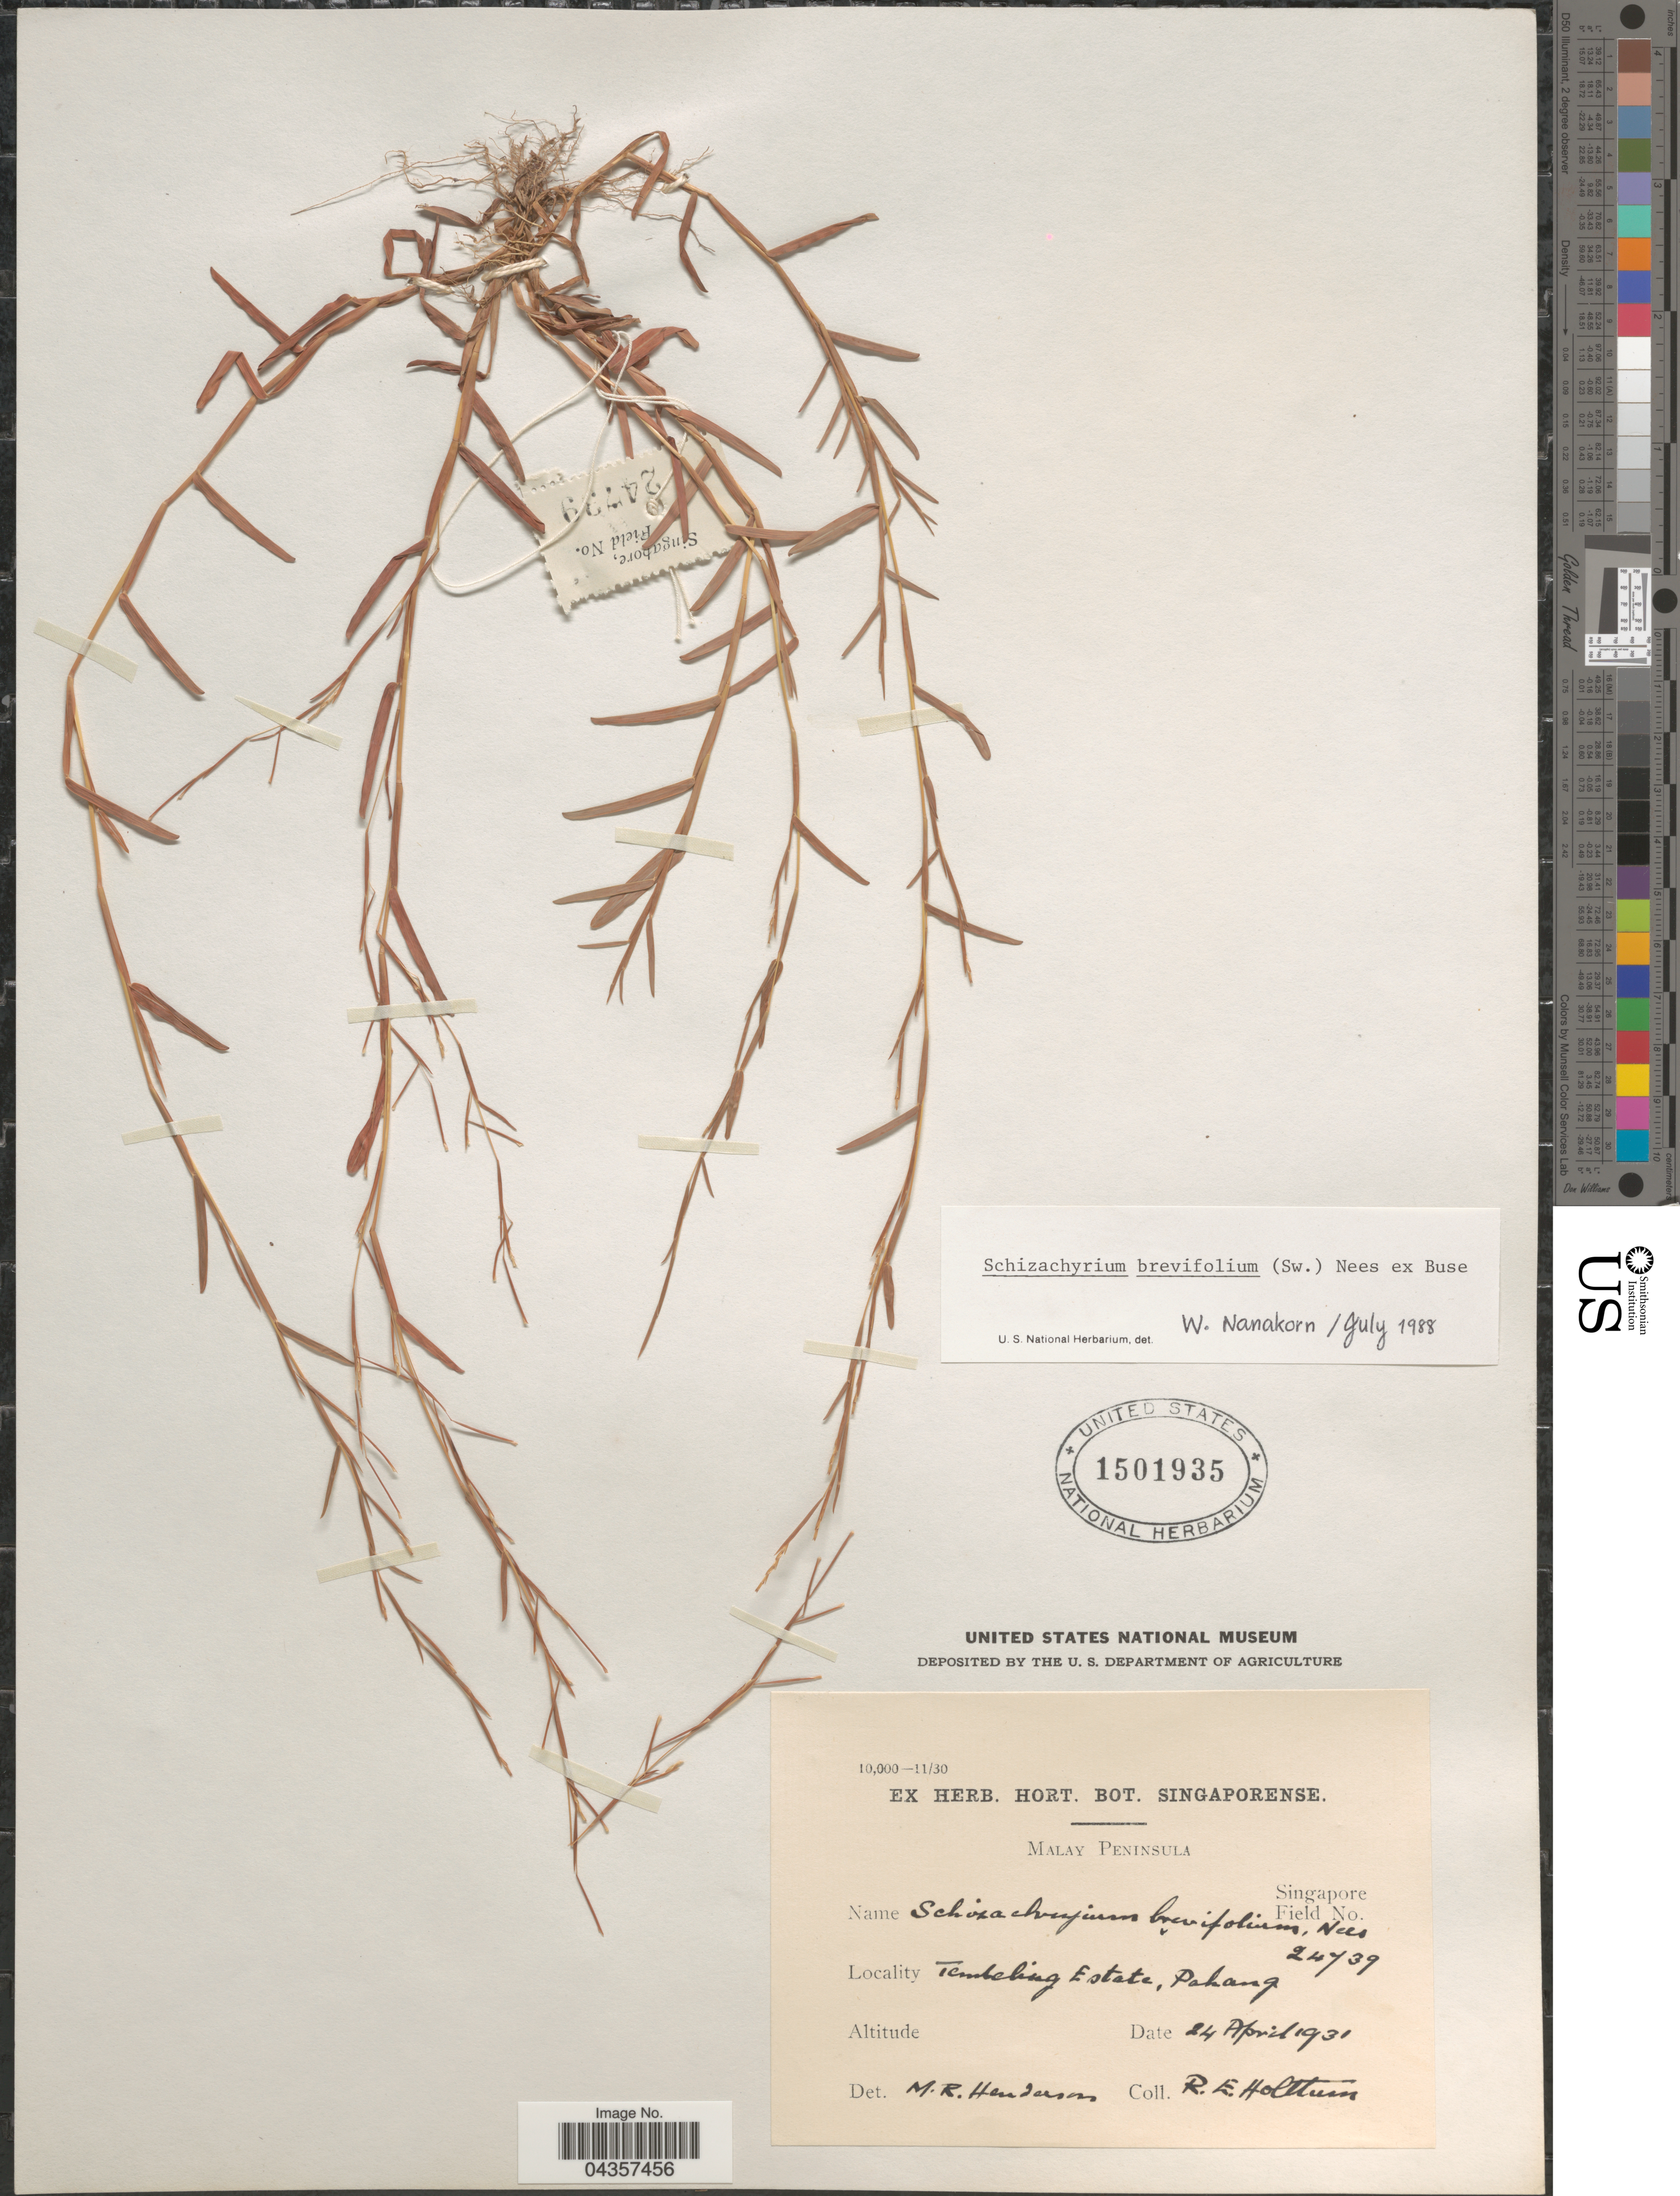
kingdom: Plantae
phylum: Tracheophyta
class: Liliopsida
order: Poales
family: Poaceae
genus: Schizachyrium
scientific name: Schizachyrium brevifolium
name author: (Sw.) Nees ex Büse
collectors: R. E. Holttum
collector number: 24739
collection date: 1931-04-24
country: Malaysia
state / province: Pahang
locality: Malay Peninsula. Tembeling Estate.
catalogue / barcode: US 1501935